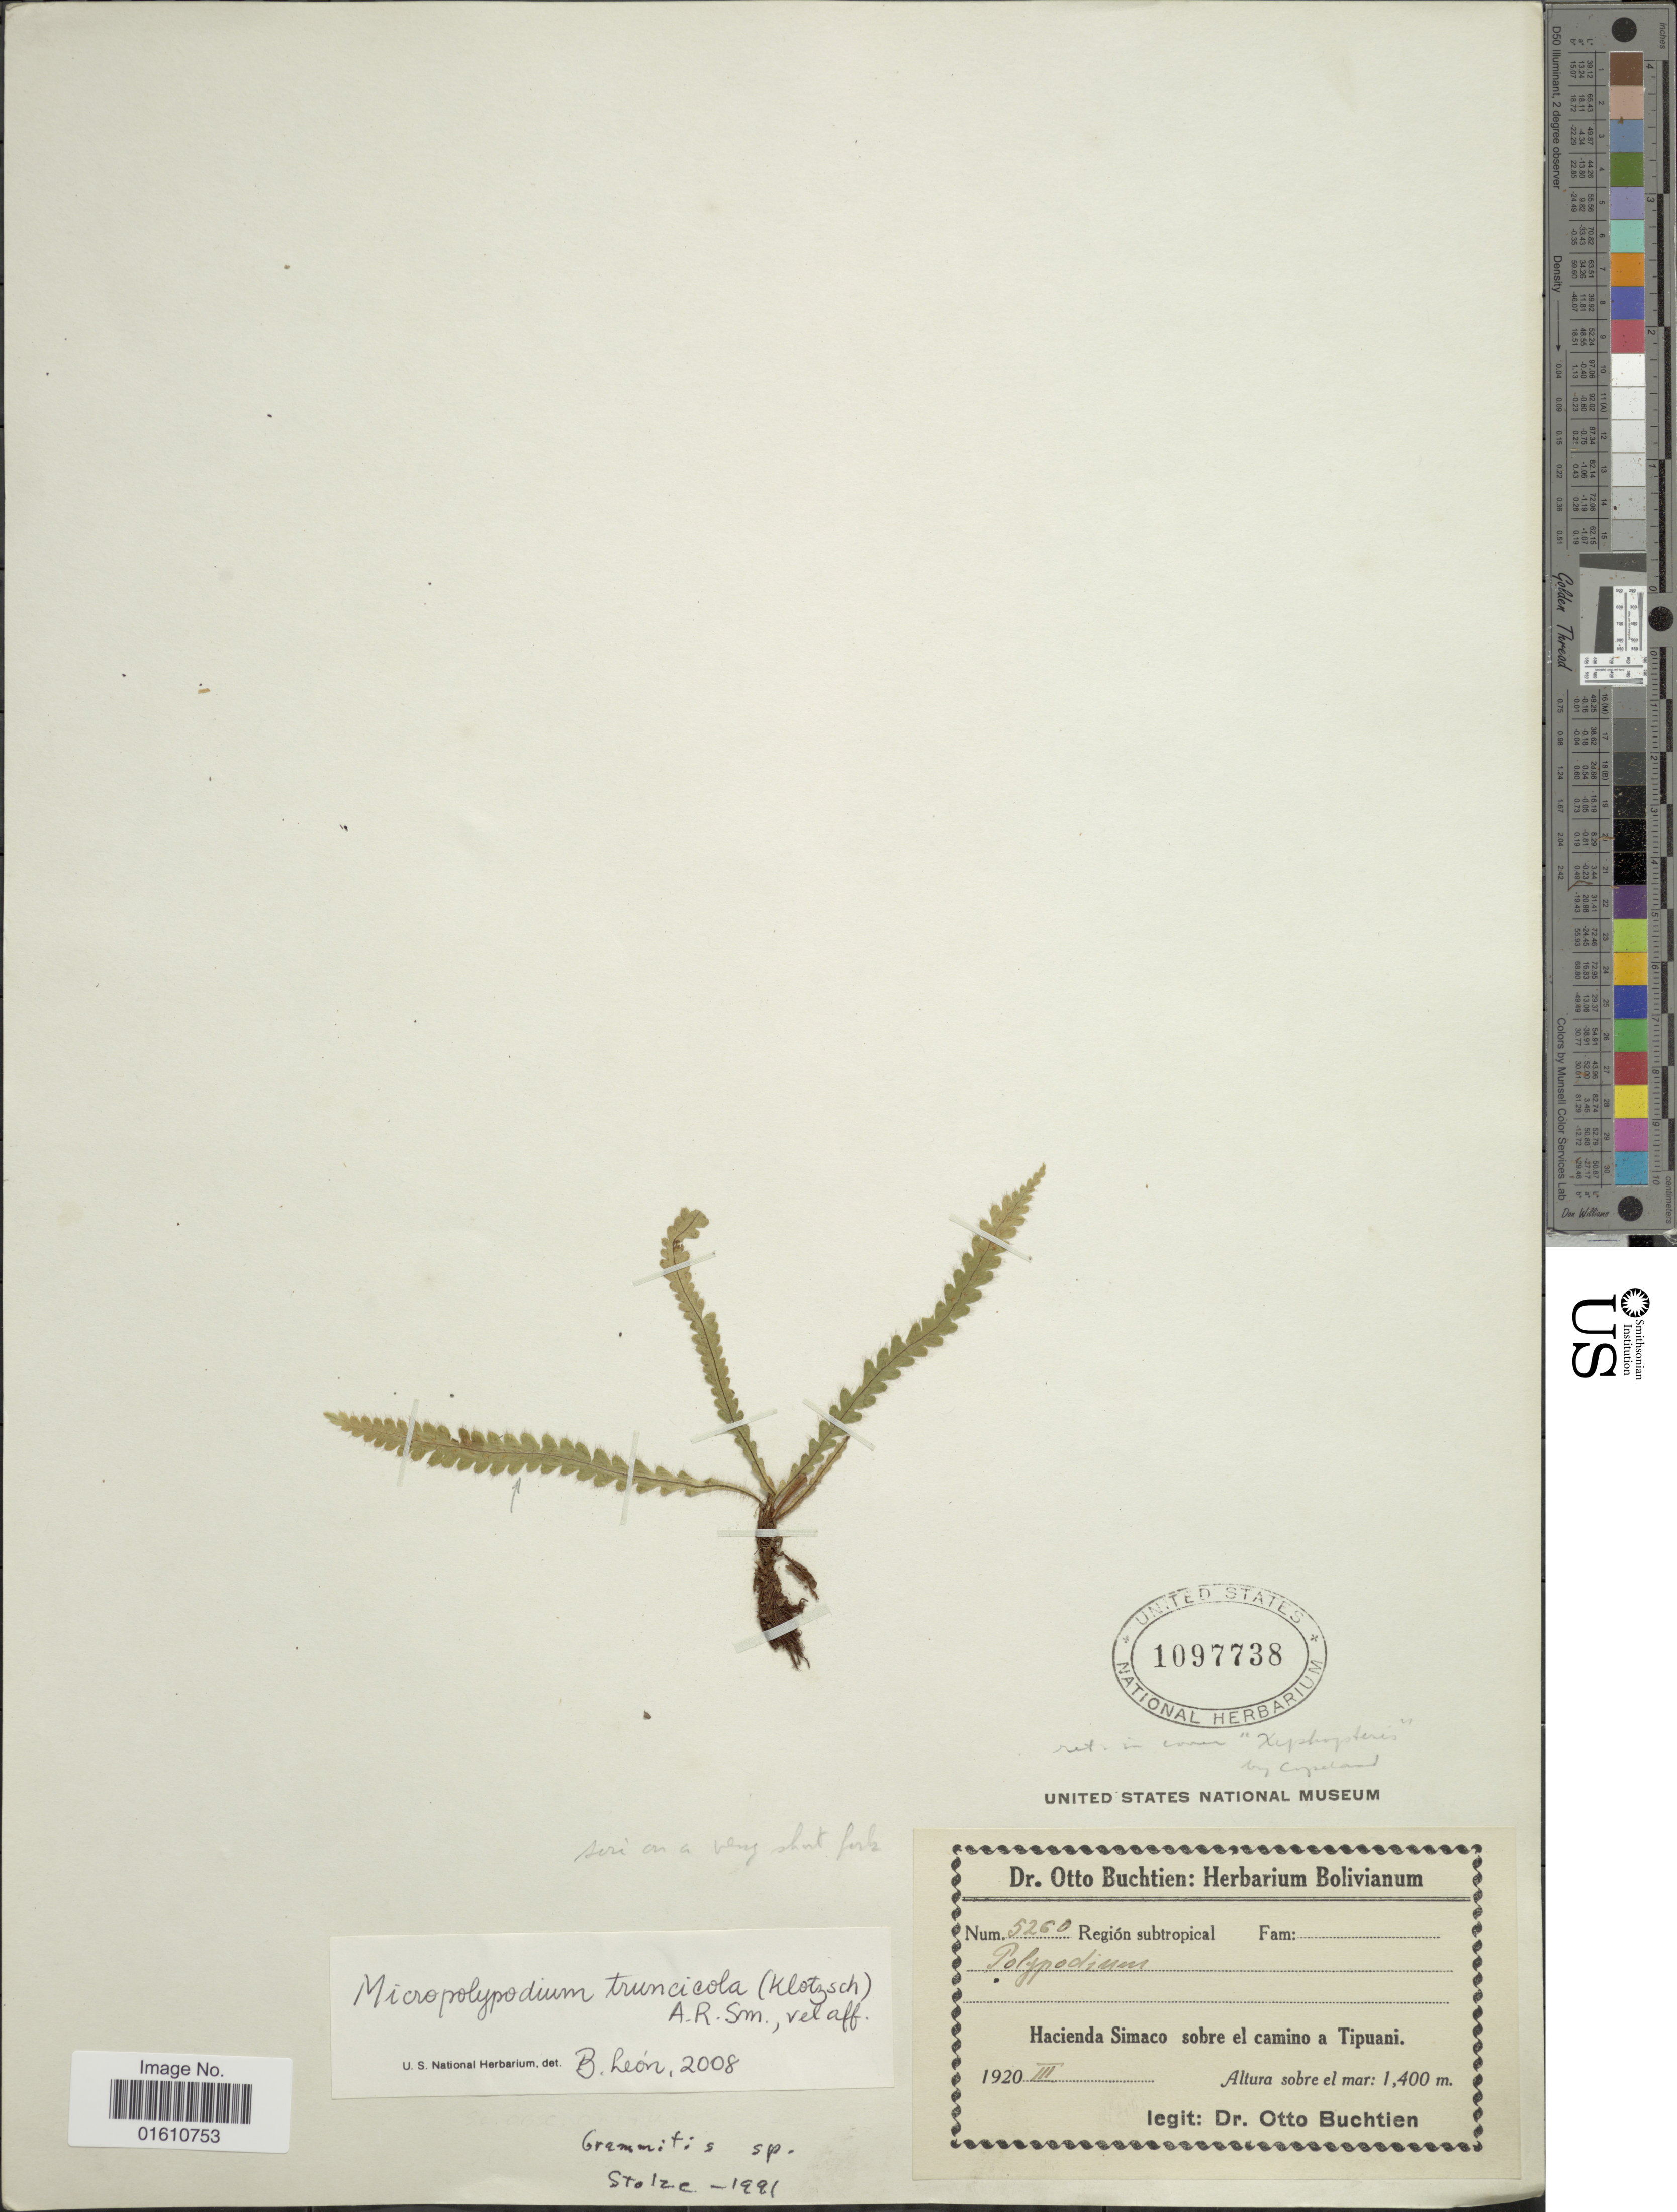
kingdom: Plantae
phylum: Tracheophyta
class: Polypodiopsida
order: Polypodiales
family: Polypodiaceae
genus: Moranopteris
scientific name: Moranopteris truncicola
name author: (Klotzsch) R. Y. Hirai & J. Prado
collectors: O. Buchtien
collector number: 5260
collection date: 1920-03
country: Bolivia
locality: Hacienda Simaco sobre el camino a Tipuani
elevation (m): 1400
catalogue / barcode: US 1097738